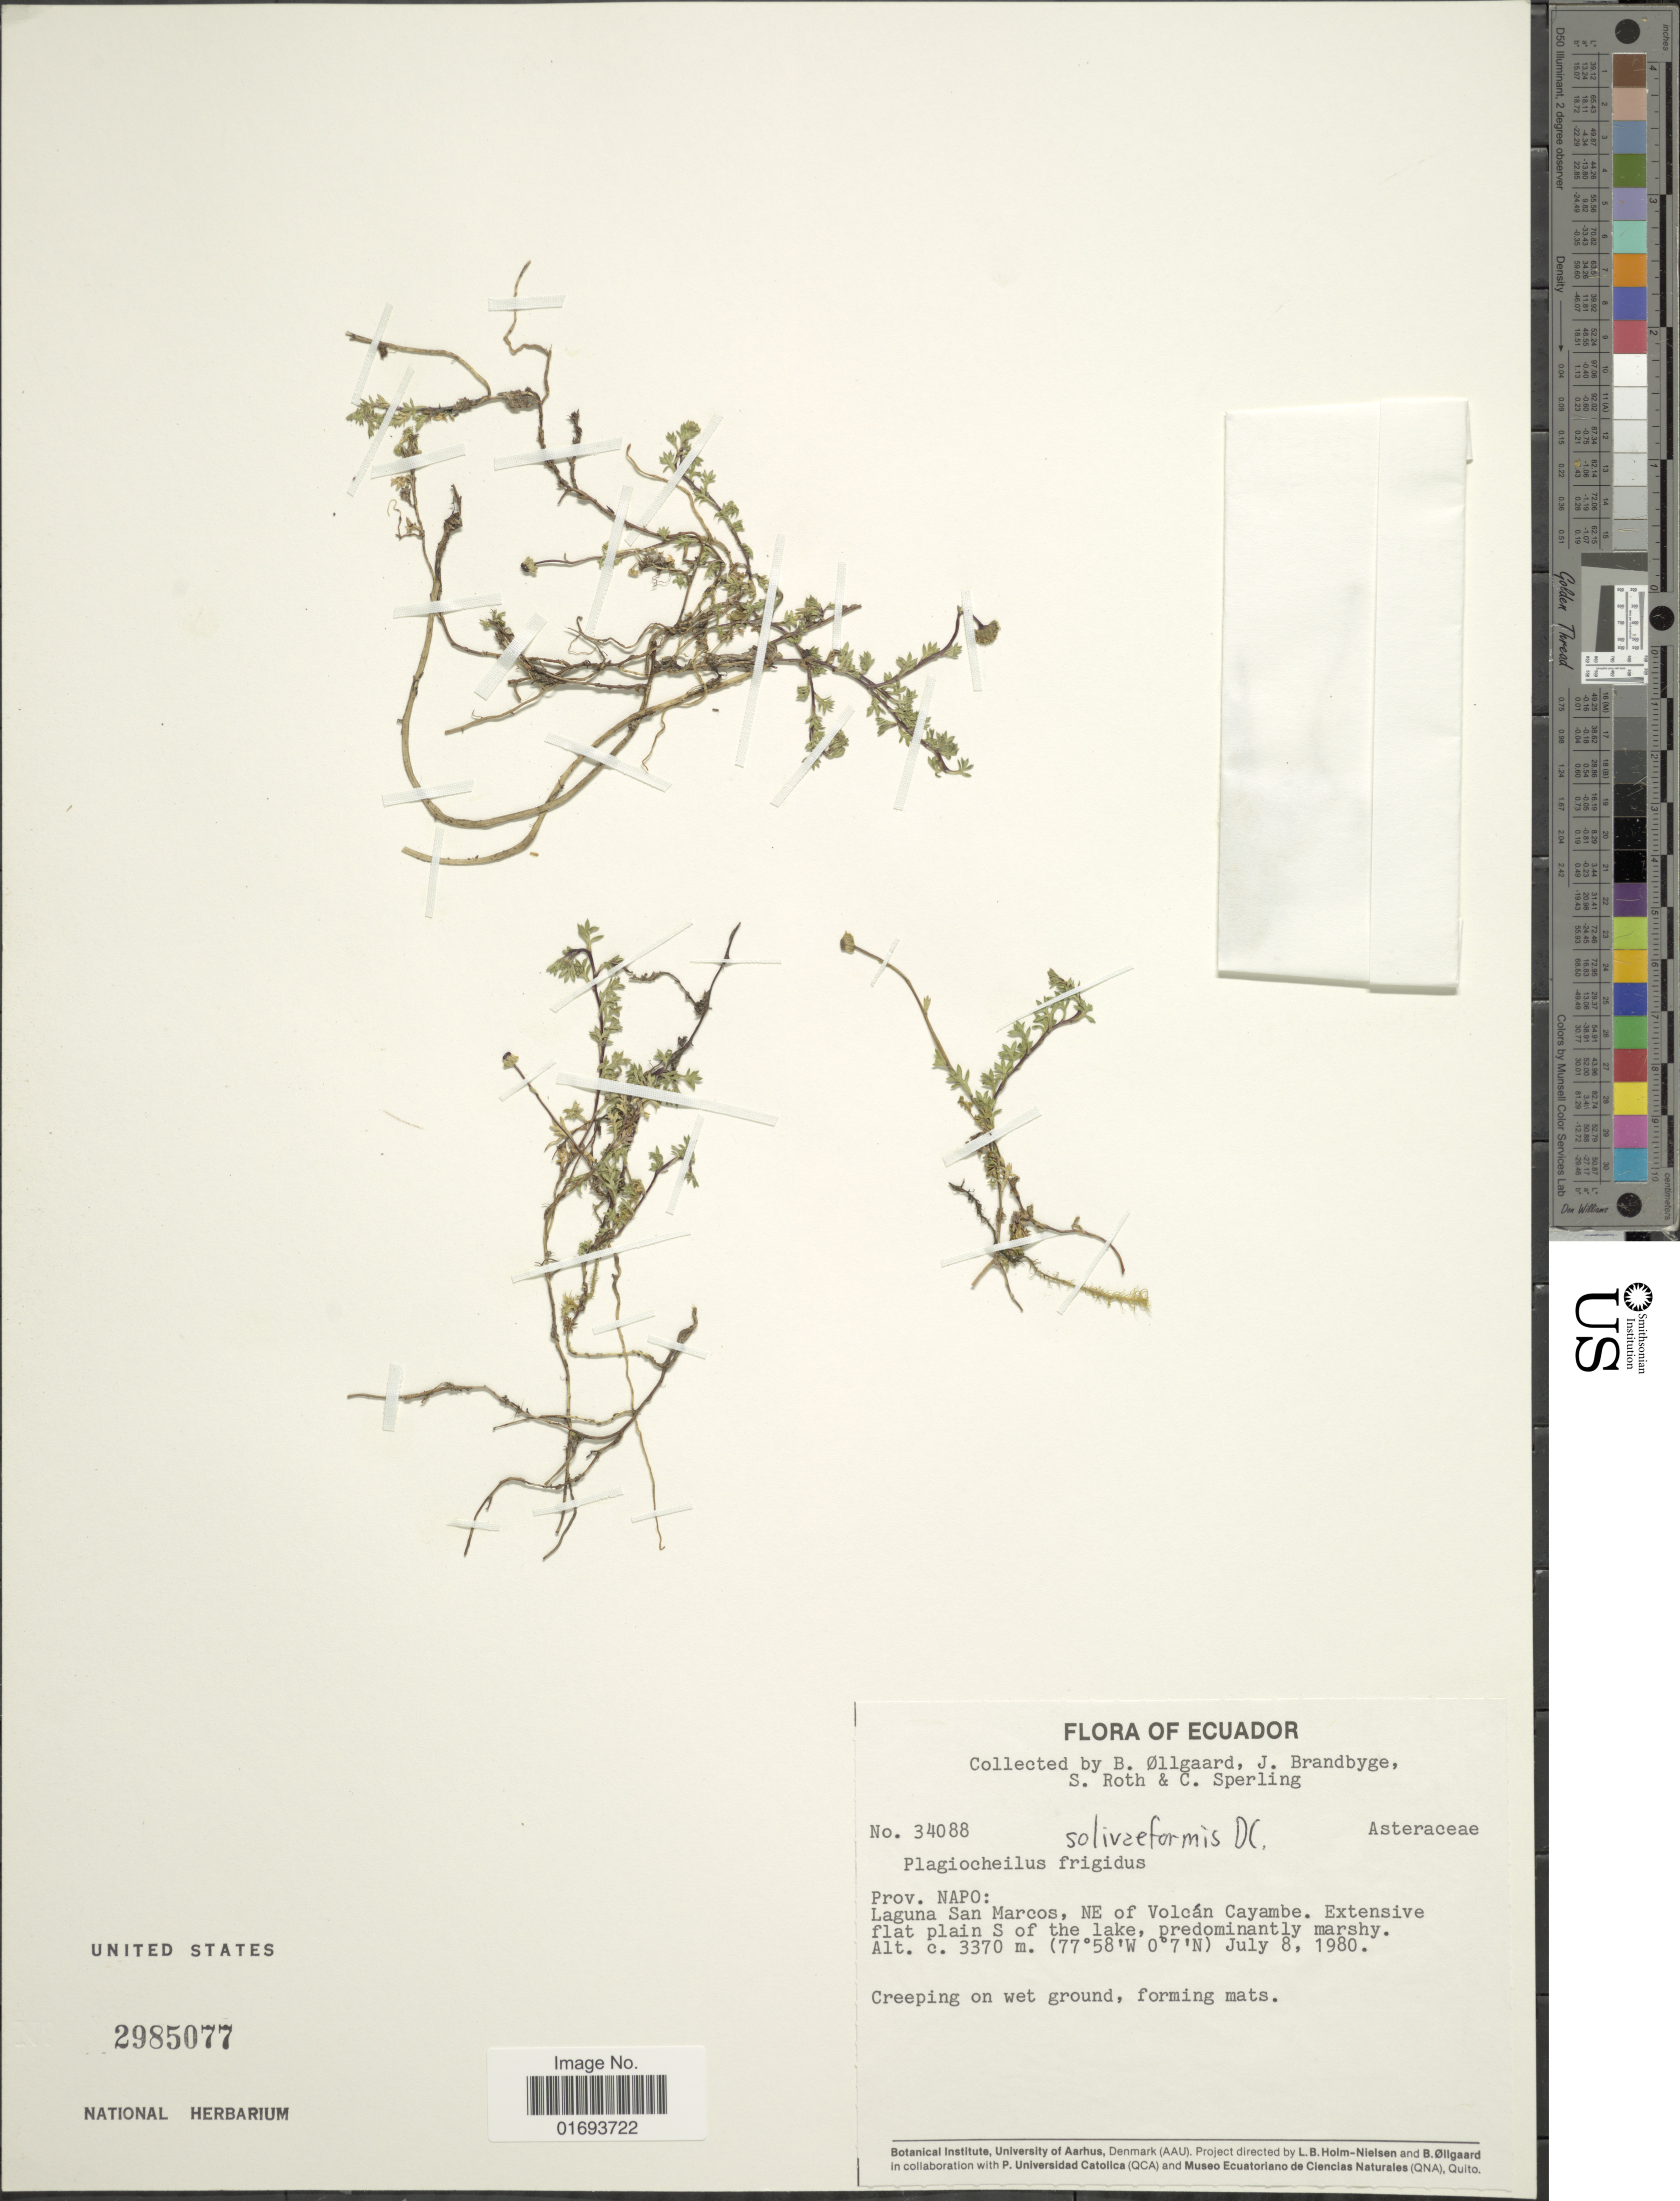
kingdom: Plantae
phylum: Tracheophyta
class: Magnoliopsida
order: Asterales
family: Asteraceae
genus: Plagiocheilus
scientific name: Plagiocheilus solivaeformis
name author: DC.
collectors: B. Øllgaard, J. Brandbyge, S. Roth & C. Sperling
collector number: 34088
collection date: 1980-07-08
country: Ecuador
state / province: Napo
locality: Ecuador. Prov. Napo: Laguna San Marcos, NE of Volcan Cayambe. Extensive flat plain S of the lake,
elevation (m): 3370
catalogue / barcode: US 2985077